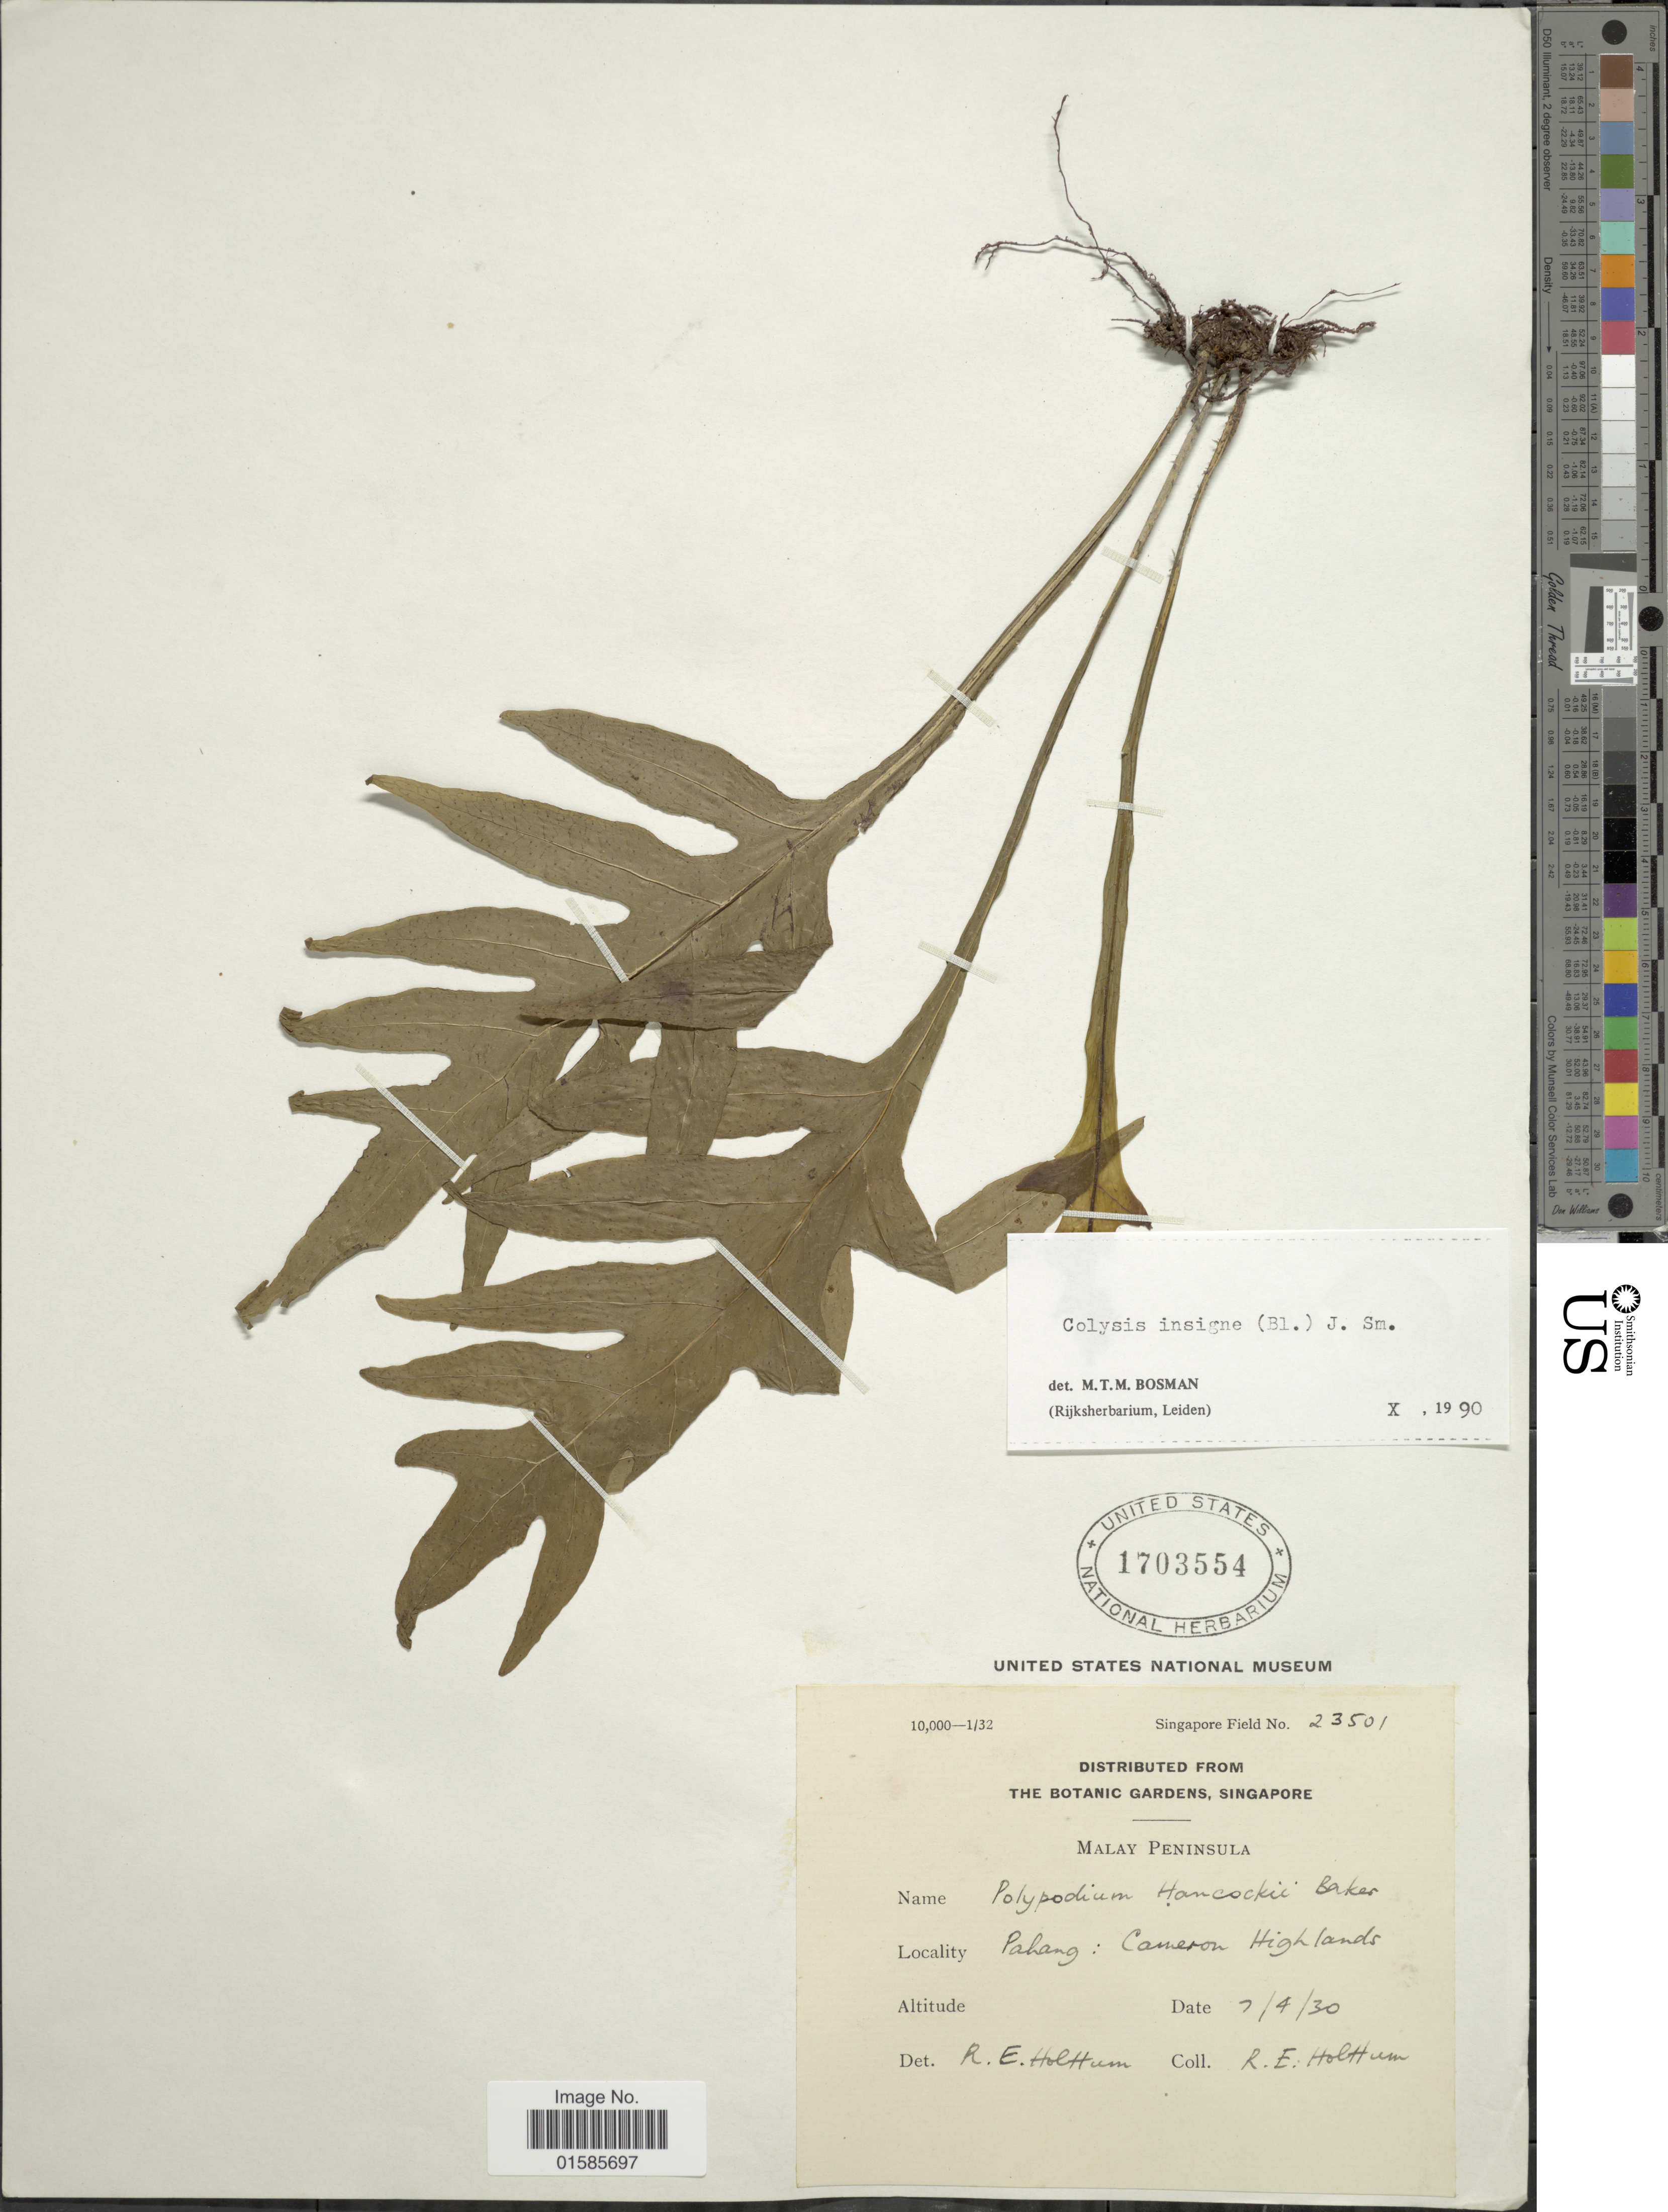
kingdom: Plantae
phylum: Tracheophyta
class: Polypodiopsida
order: Polypodiales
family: Polypodiaceae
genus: Microsorum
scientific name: Microsorum insigne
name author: (Blume) Copel.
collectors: R. E. Holttum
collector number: Singapore Field 23501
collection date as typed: Transcribed d/m/y: 7/4/30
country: Malaysia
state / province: Pahang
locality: Malay Peninsula, Cameron Highlands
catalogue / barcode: US 1703554